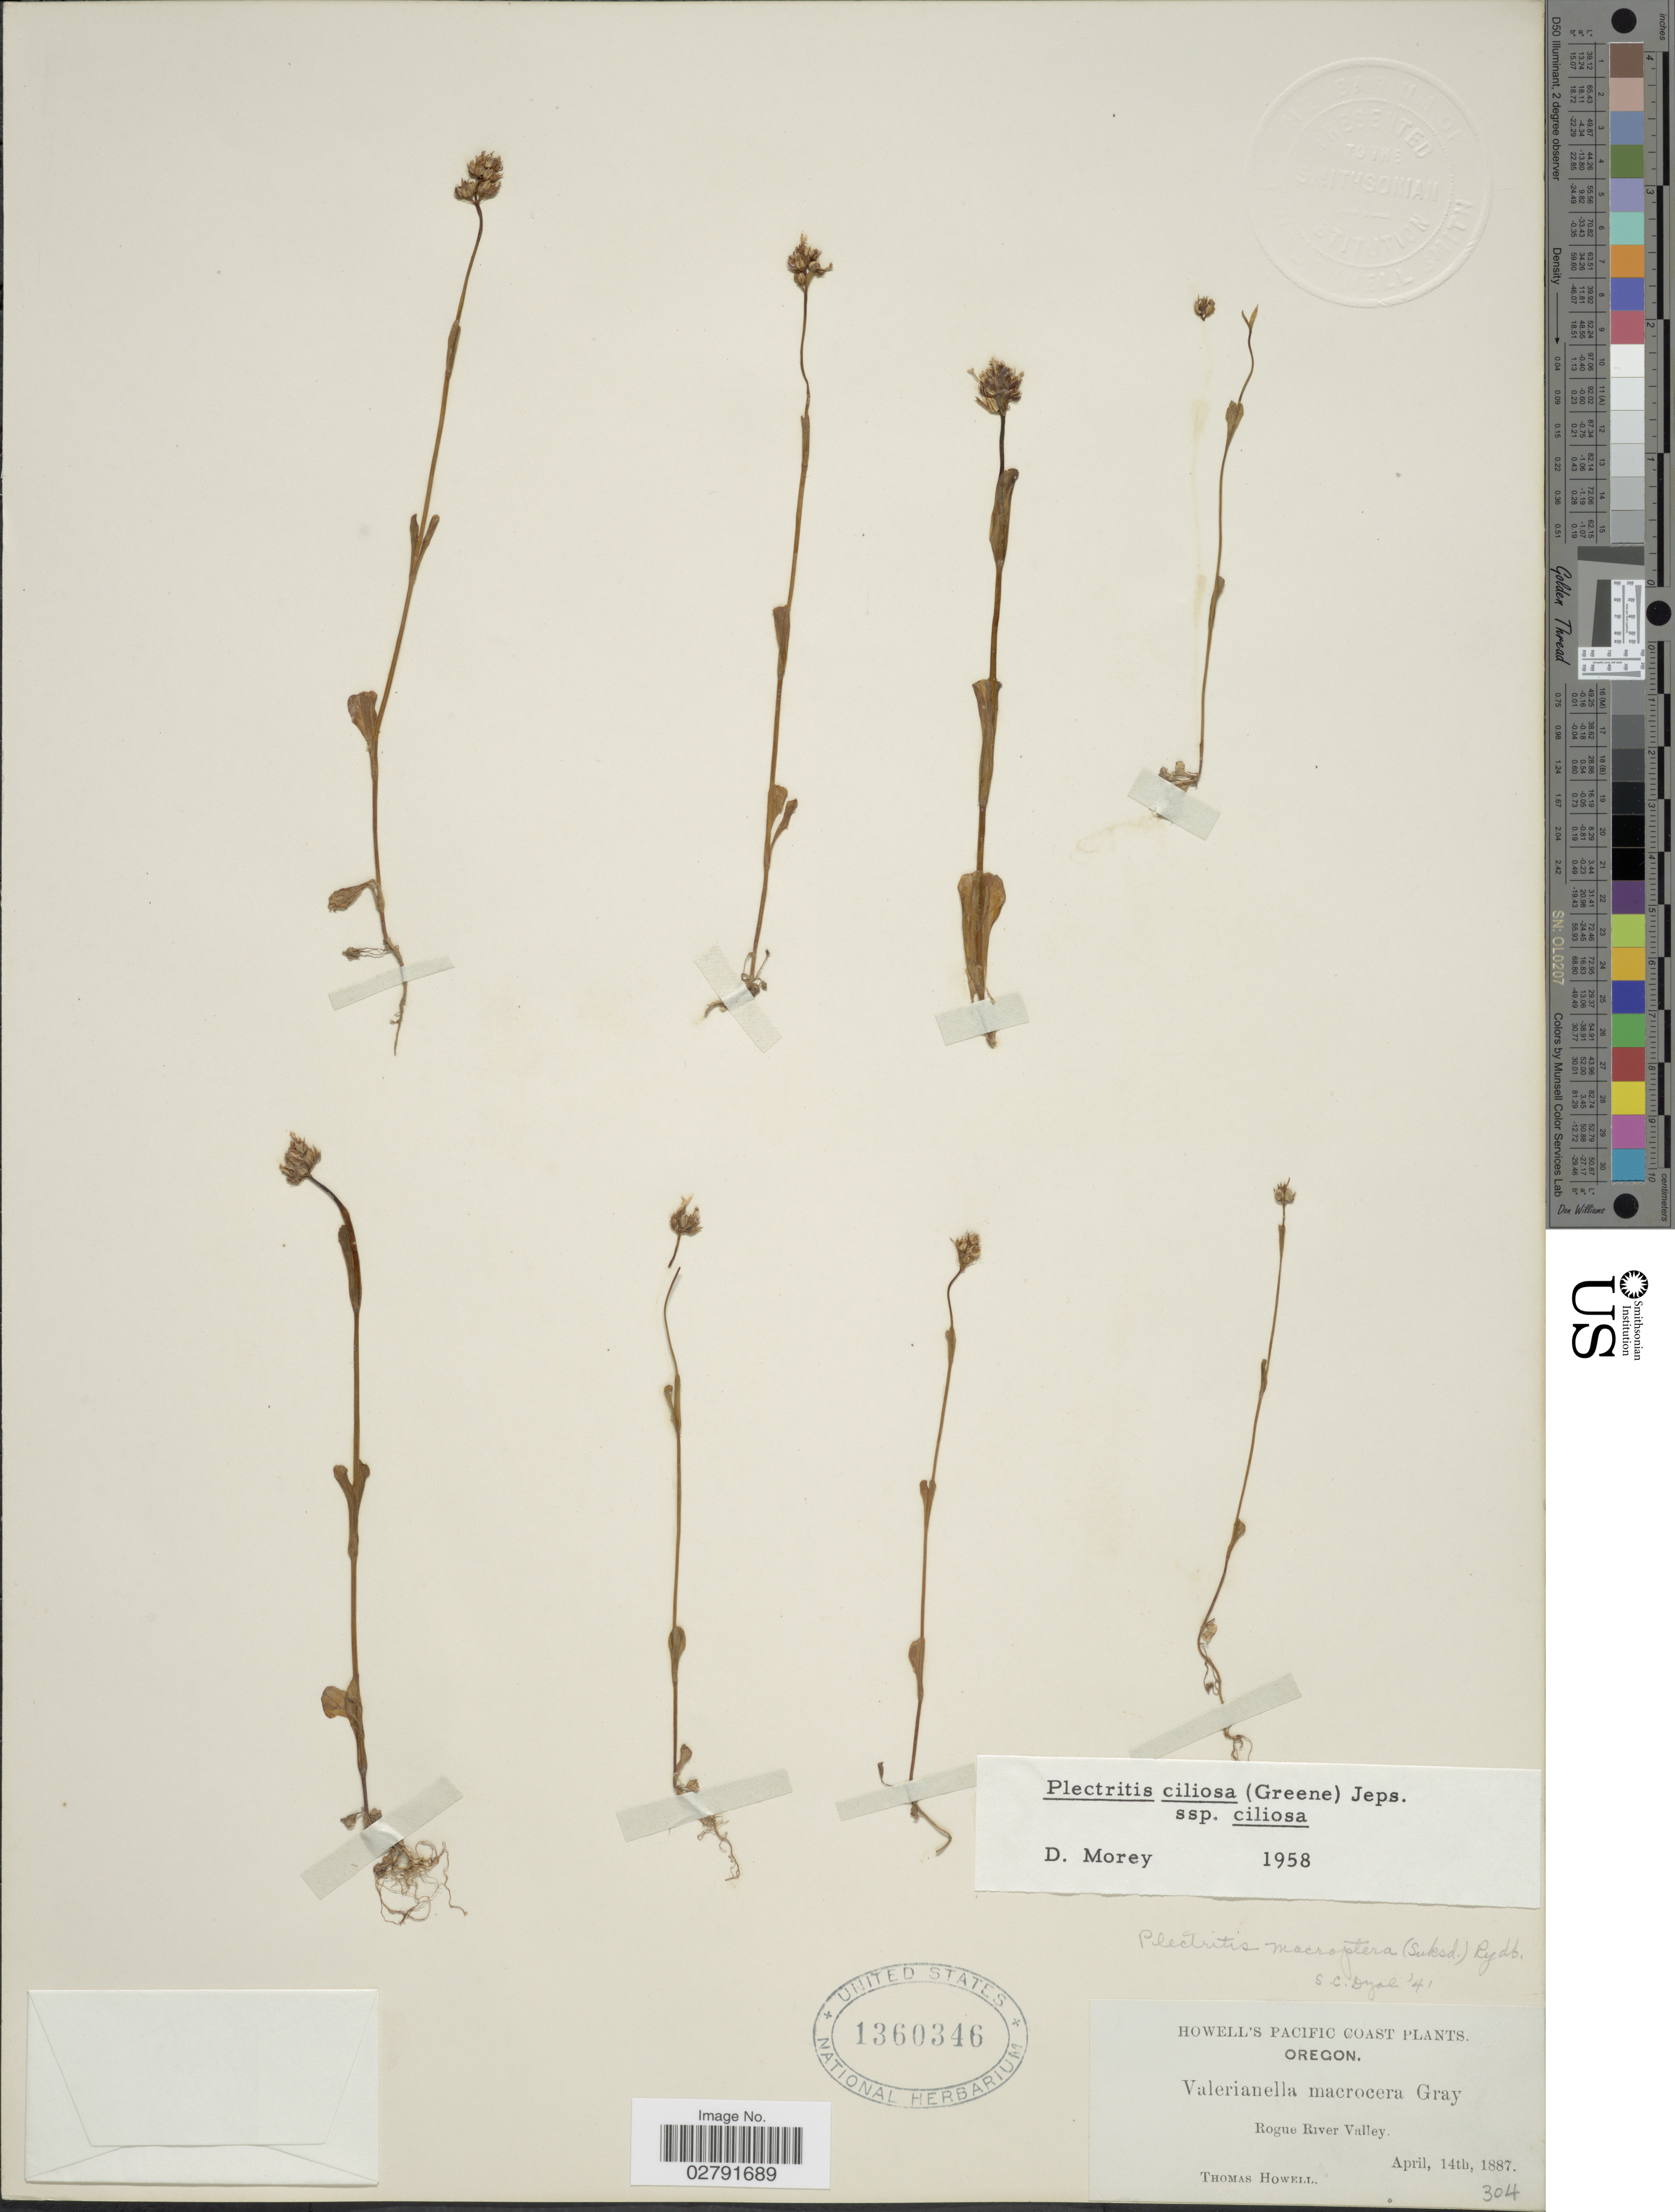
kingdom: Plantae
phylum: Tracheophyta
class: Magnoliopsida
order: Dipsacales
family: Caprifoliaceae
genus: Plectritis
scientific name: Plectritis ciliosa subsp. ciliosa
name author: (Greene) Jeps.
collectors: T. Howell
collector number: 304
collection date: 1887-04-14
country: United States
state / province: Oregon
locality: Pacific Coast. Rogue River Valley.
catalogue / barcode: US 1360346